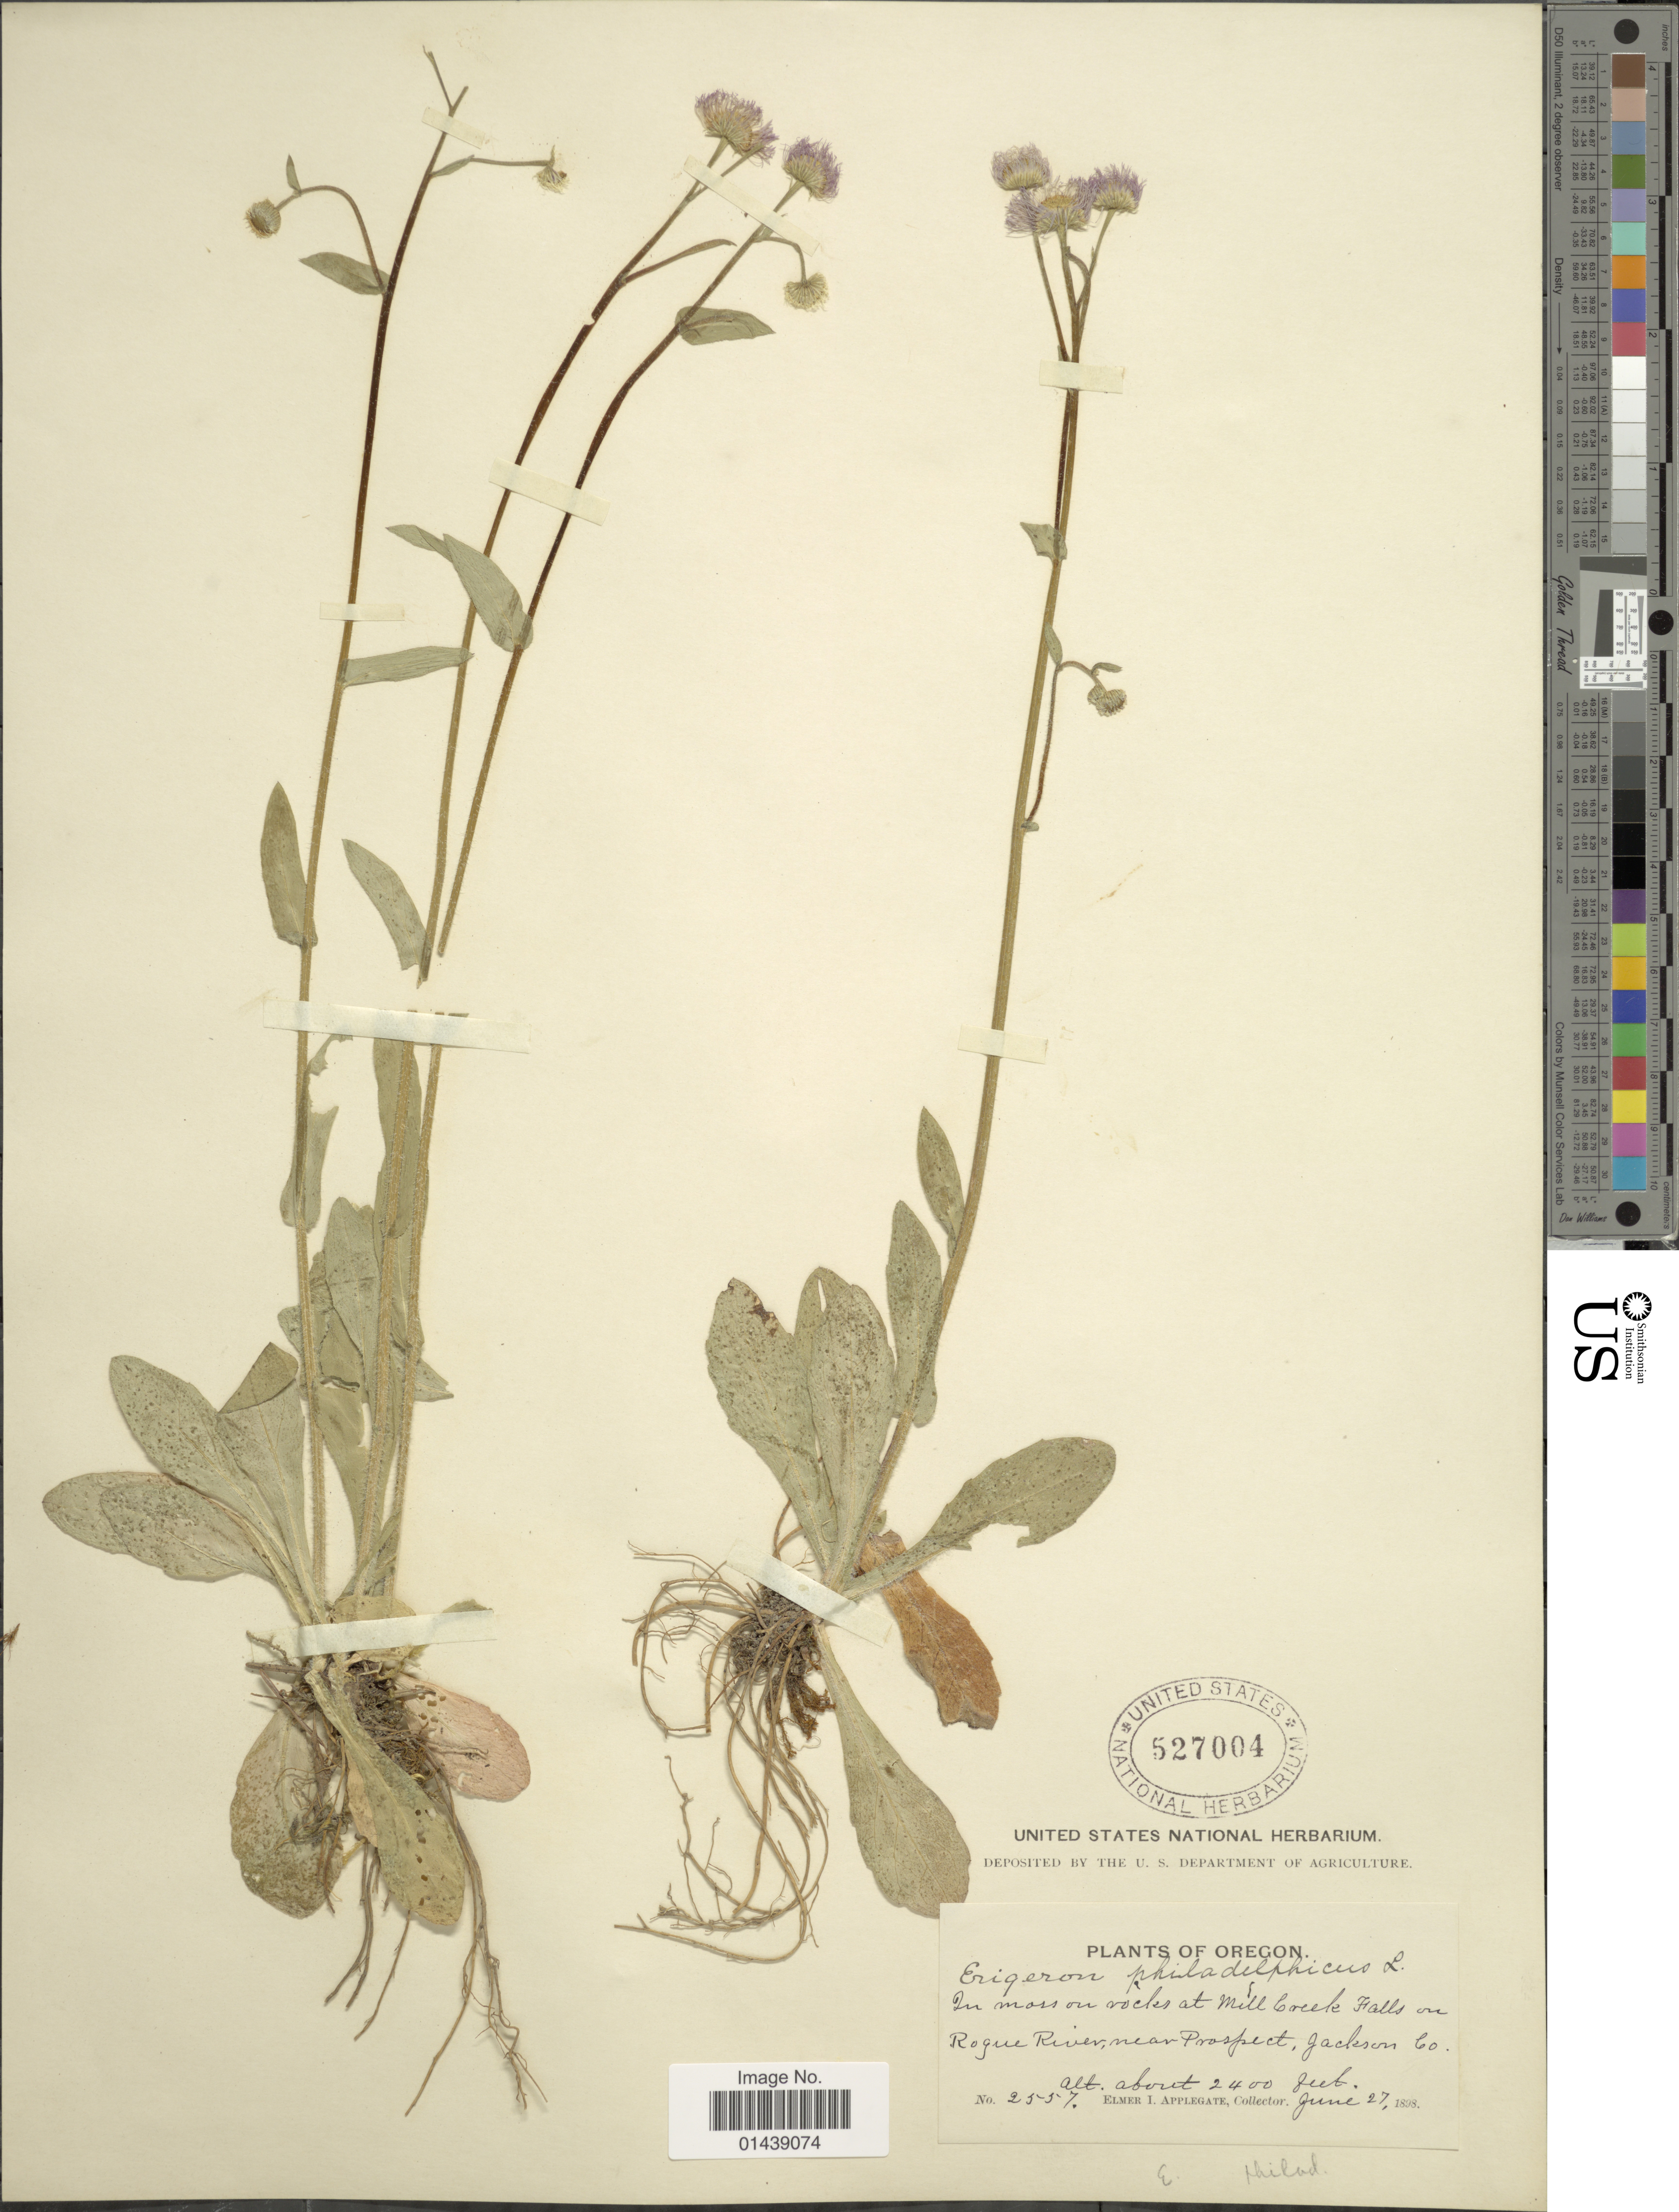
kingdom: Plantae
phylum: Tracheophyta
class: Magnoliopsida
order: Asterales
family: Asteraceae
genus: Erigeron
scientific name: Erigeron philadelphicus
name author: L.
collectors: E. I. Applegate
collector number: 2557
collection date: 1893-06-27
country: United States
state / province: Oregon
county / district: Jackson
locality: Mill Creek Falls on Rogue River, near Prospect, Jackson Co.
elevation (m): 732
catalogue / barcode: US 527004